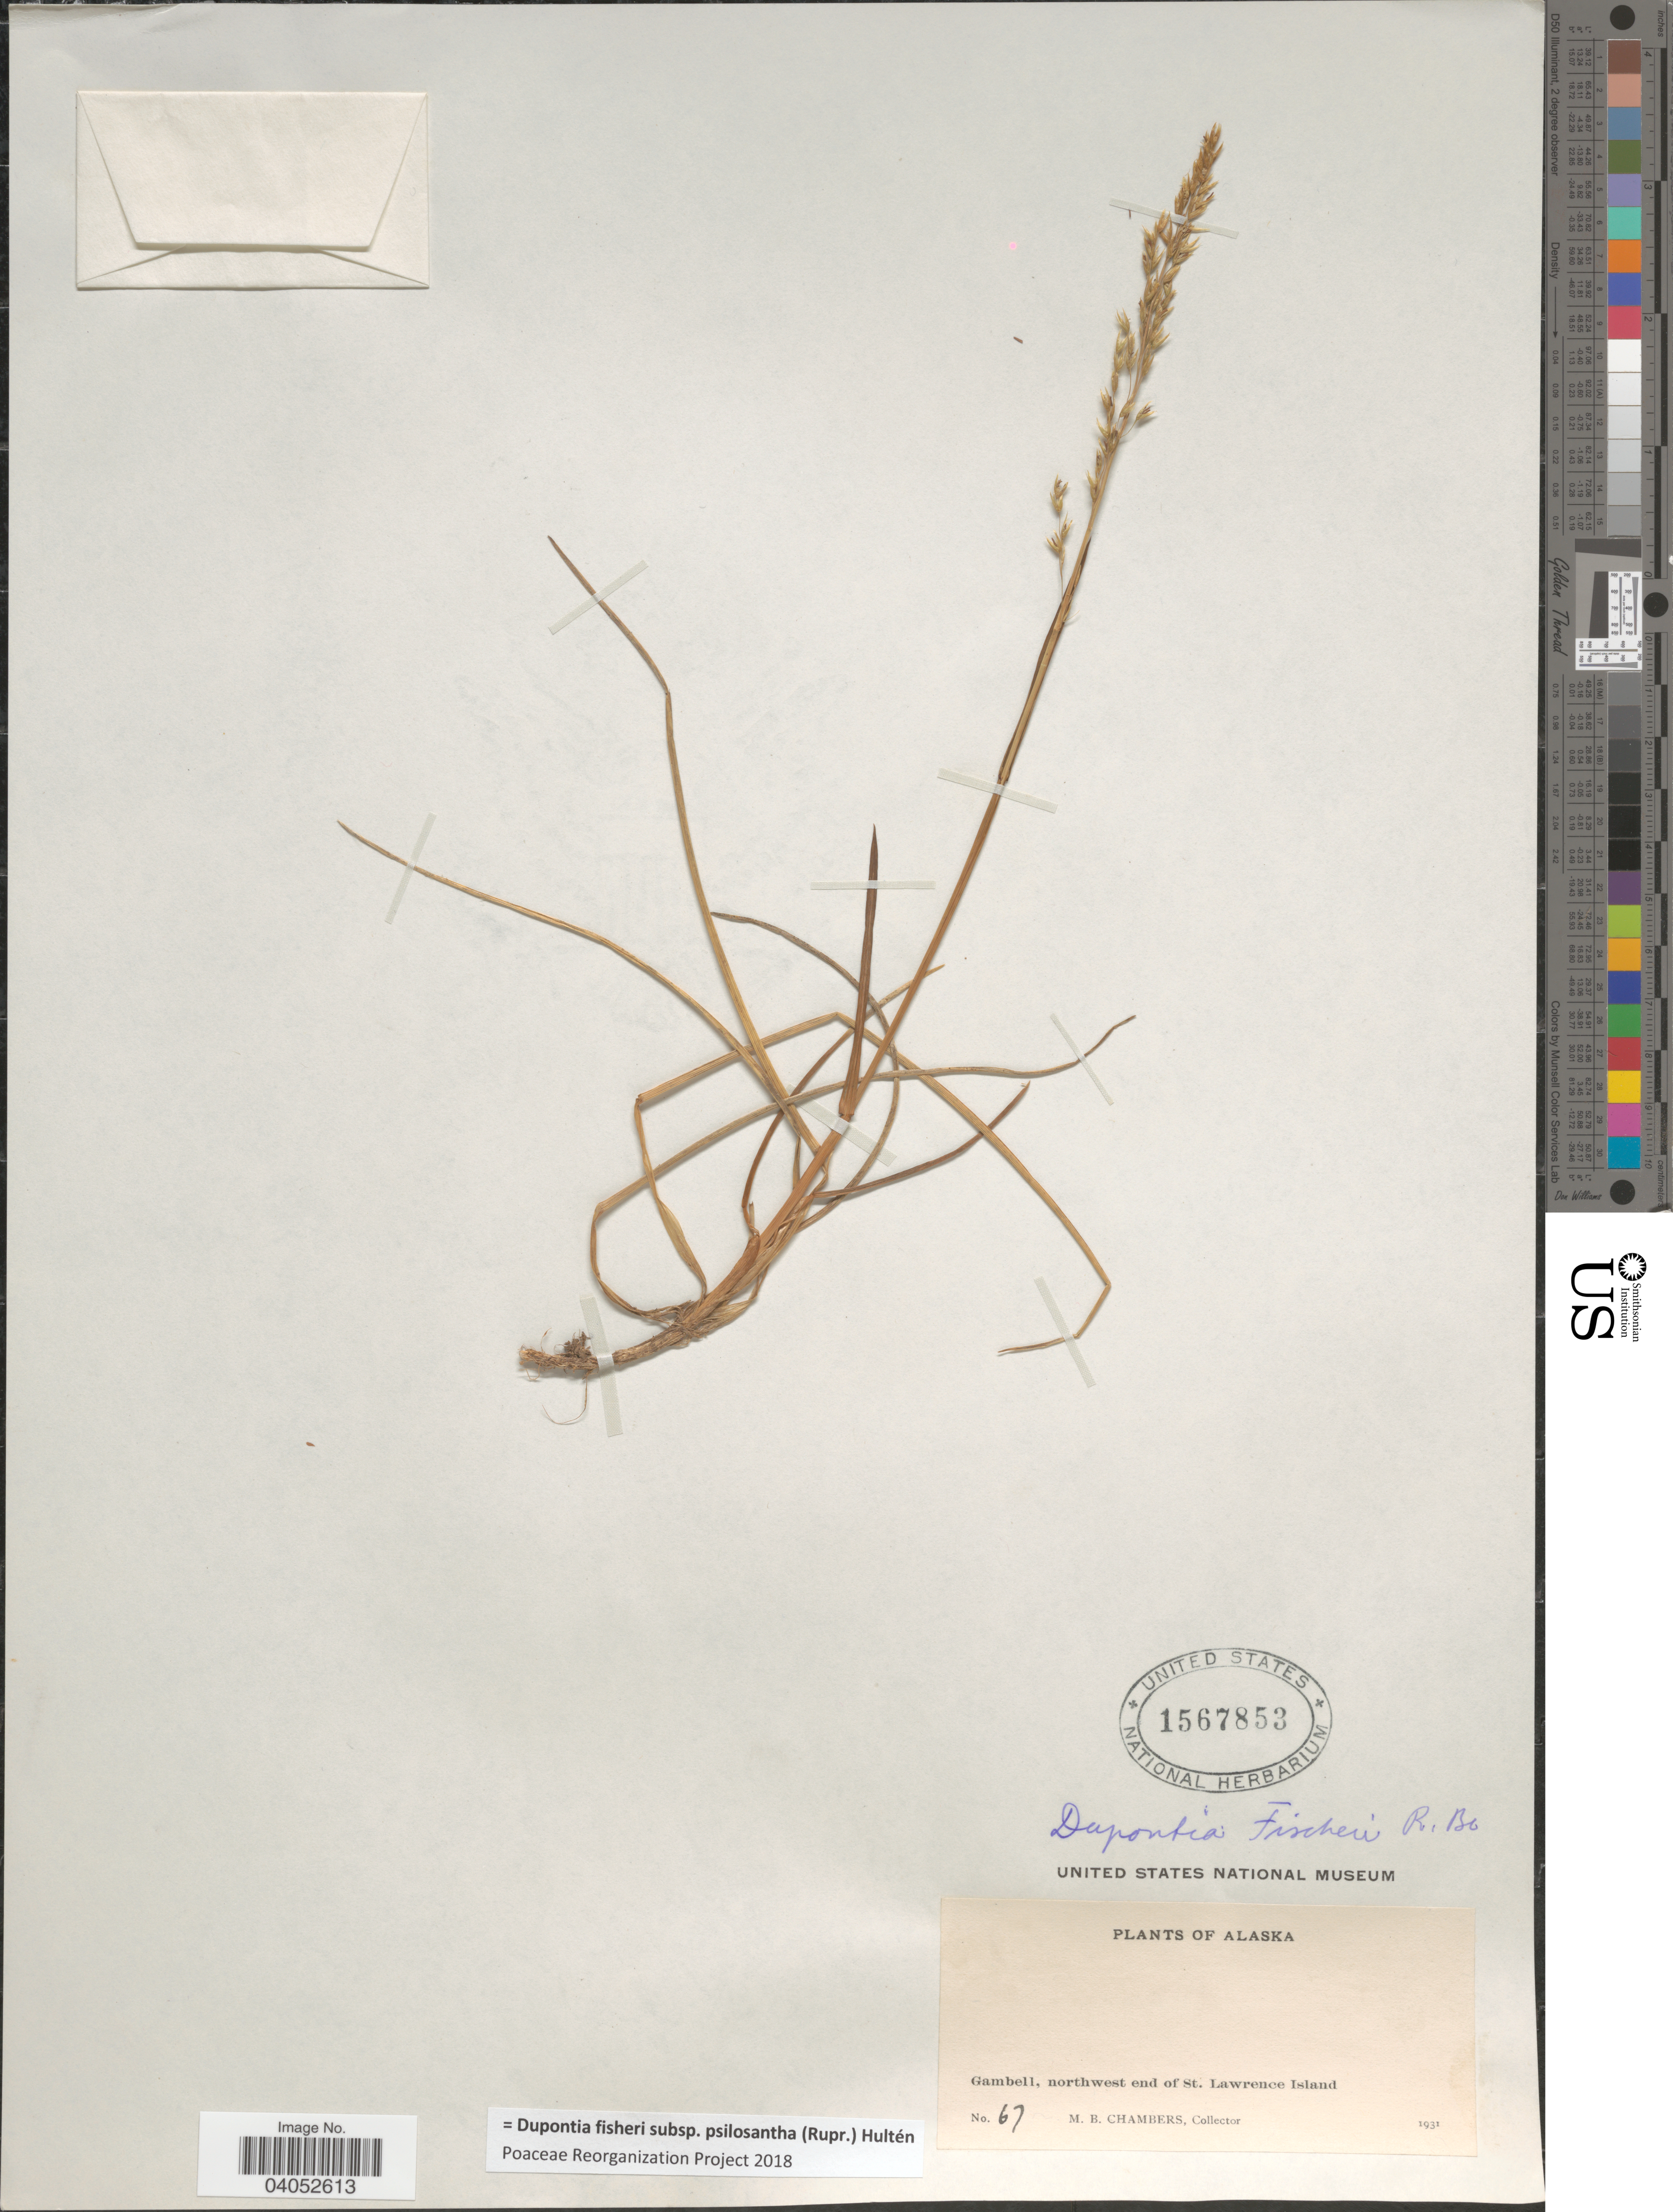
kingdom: Plantae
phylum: Tracheophyta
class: Liliopsida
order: Poales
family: Poaceae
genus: Dupontia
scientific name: Dupontia fisheri subsp. psilosantha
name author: (Rupr.) Hultén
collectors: M. Chambers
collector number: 67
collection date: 1931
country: United States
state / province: Alaska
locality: Gambell, northwest end of St. Lawrence Island.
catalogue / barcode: US 1567853